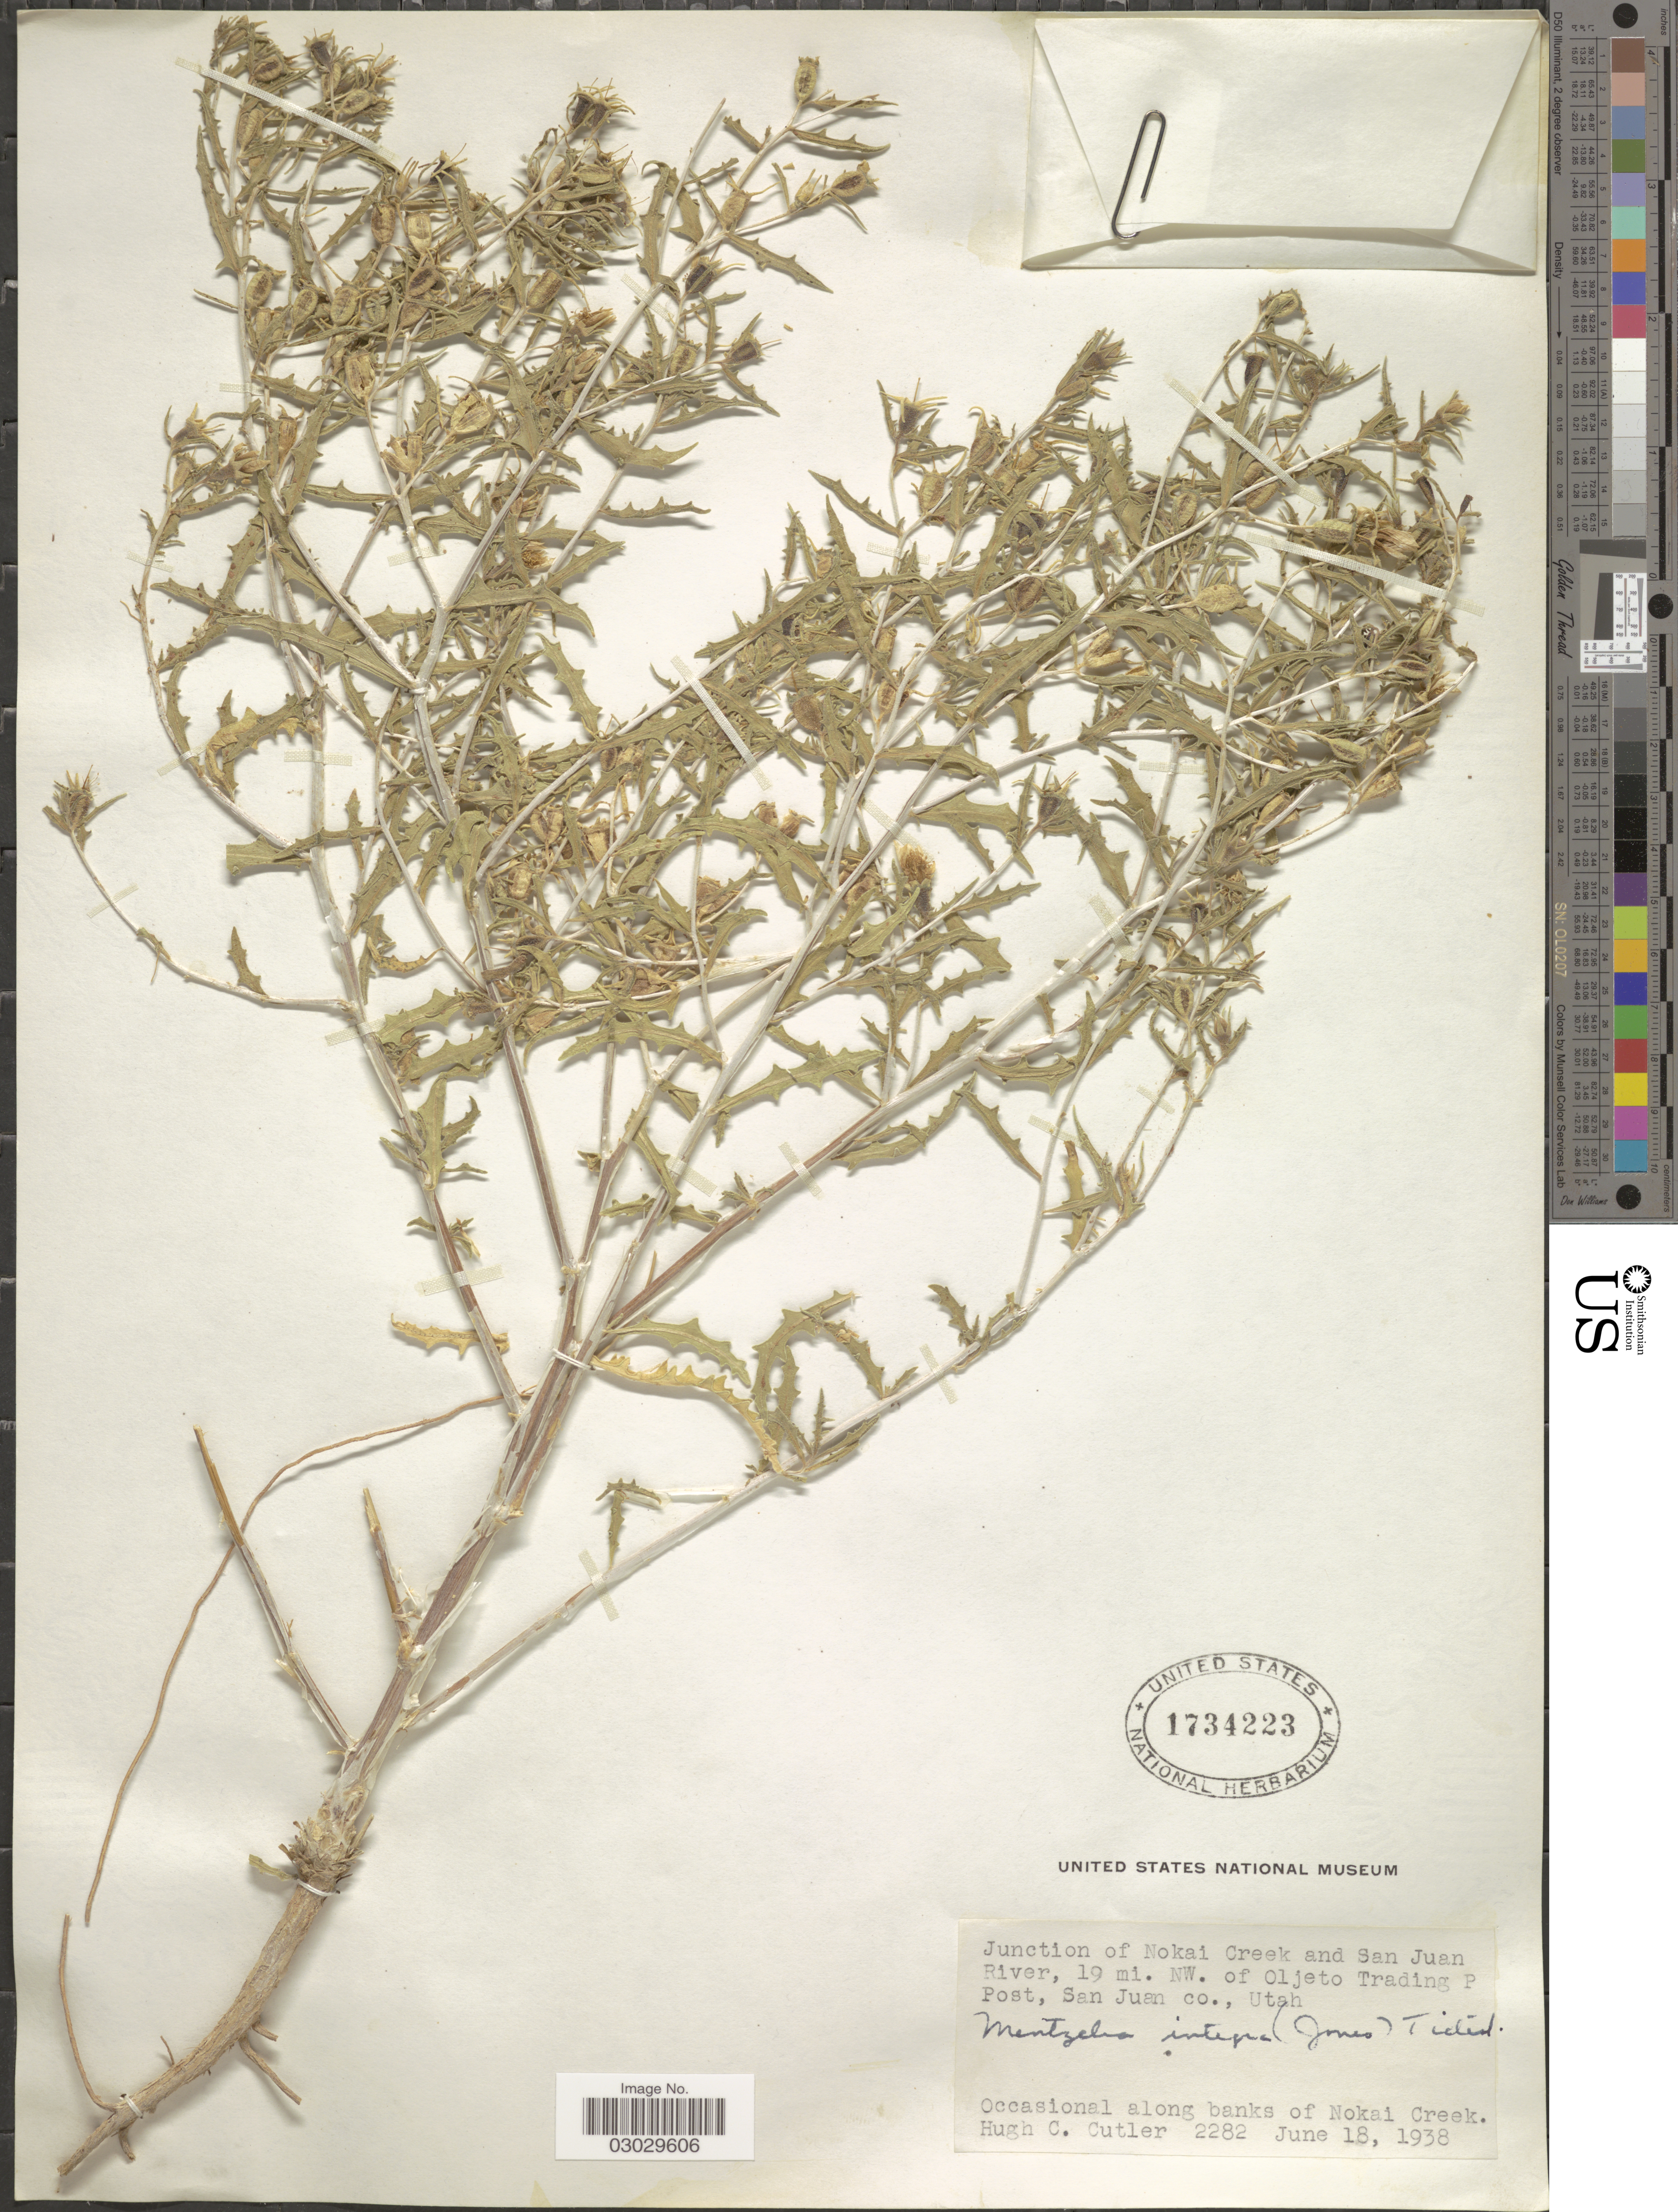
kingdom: Plantae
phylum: Tracheophyta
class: Magnoliopsida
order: Cornales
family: Loasaceae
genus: Mentzelia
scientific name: Mentzelia integra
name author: (M.E. Jones) Tidestr.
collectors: H. C. Cutler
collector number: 2282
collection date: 1938-06-18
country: United States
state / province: Utah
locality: Junction of Nokai Creek and San Juan River, 19 mi. NW. of Oljeto Trading Post, San Juan co.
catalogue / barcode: US 1734223